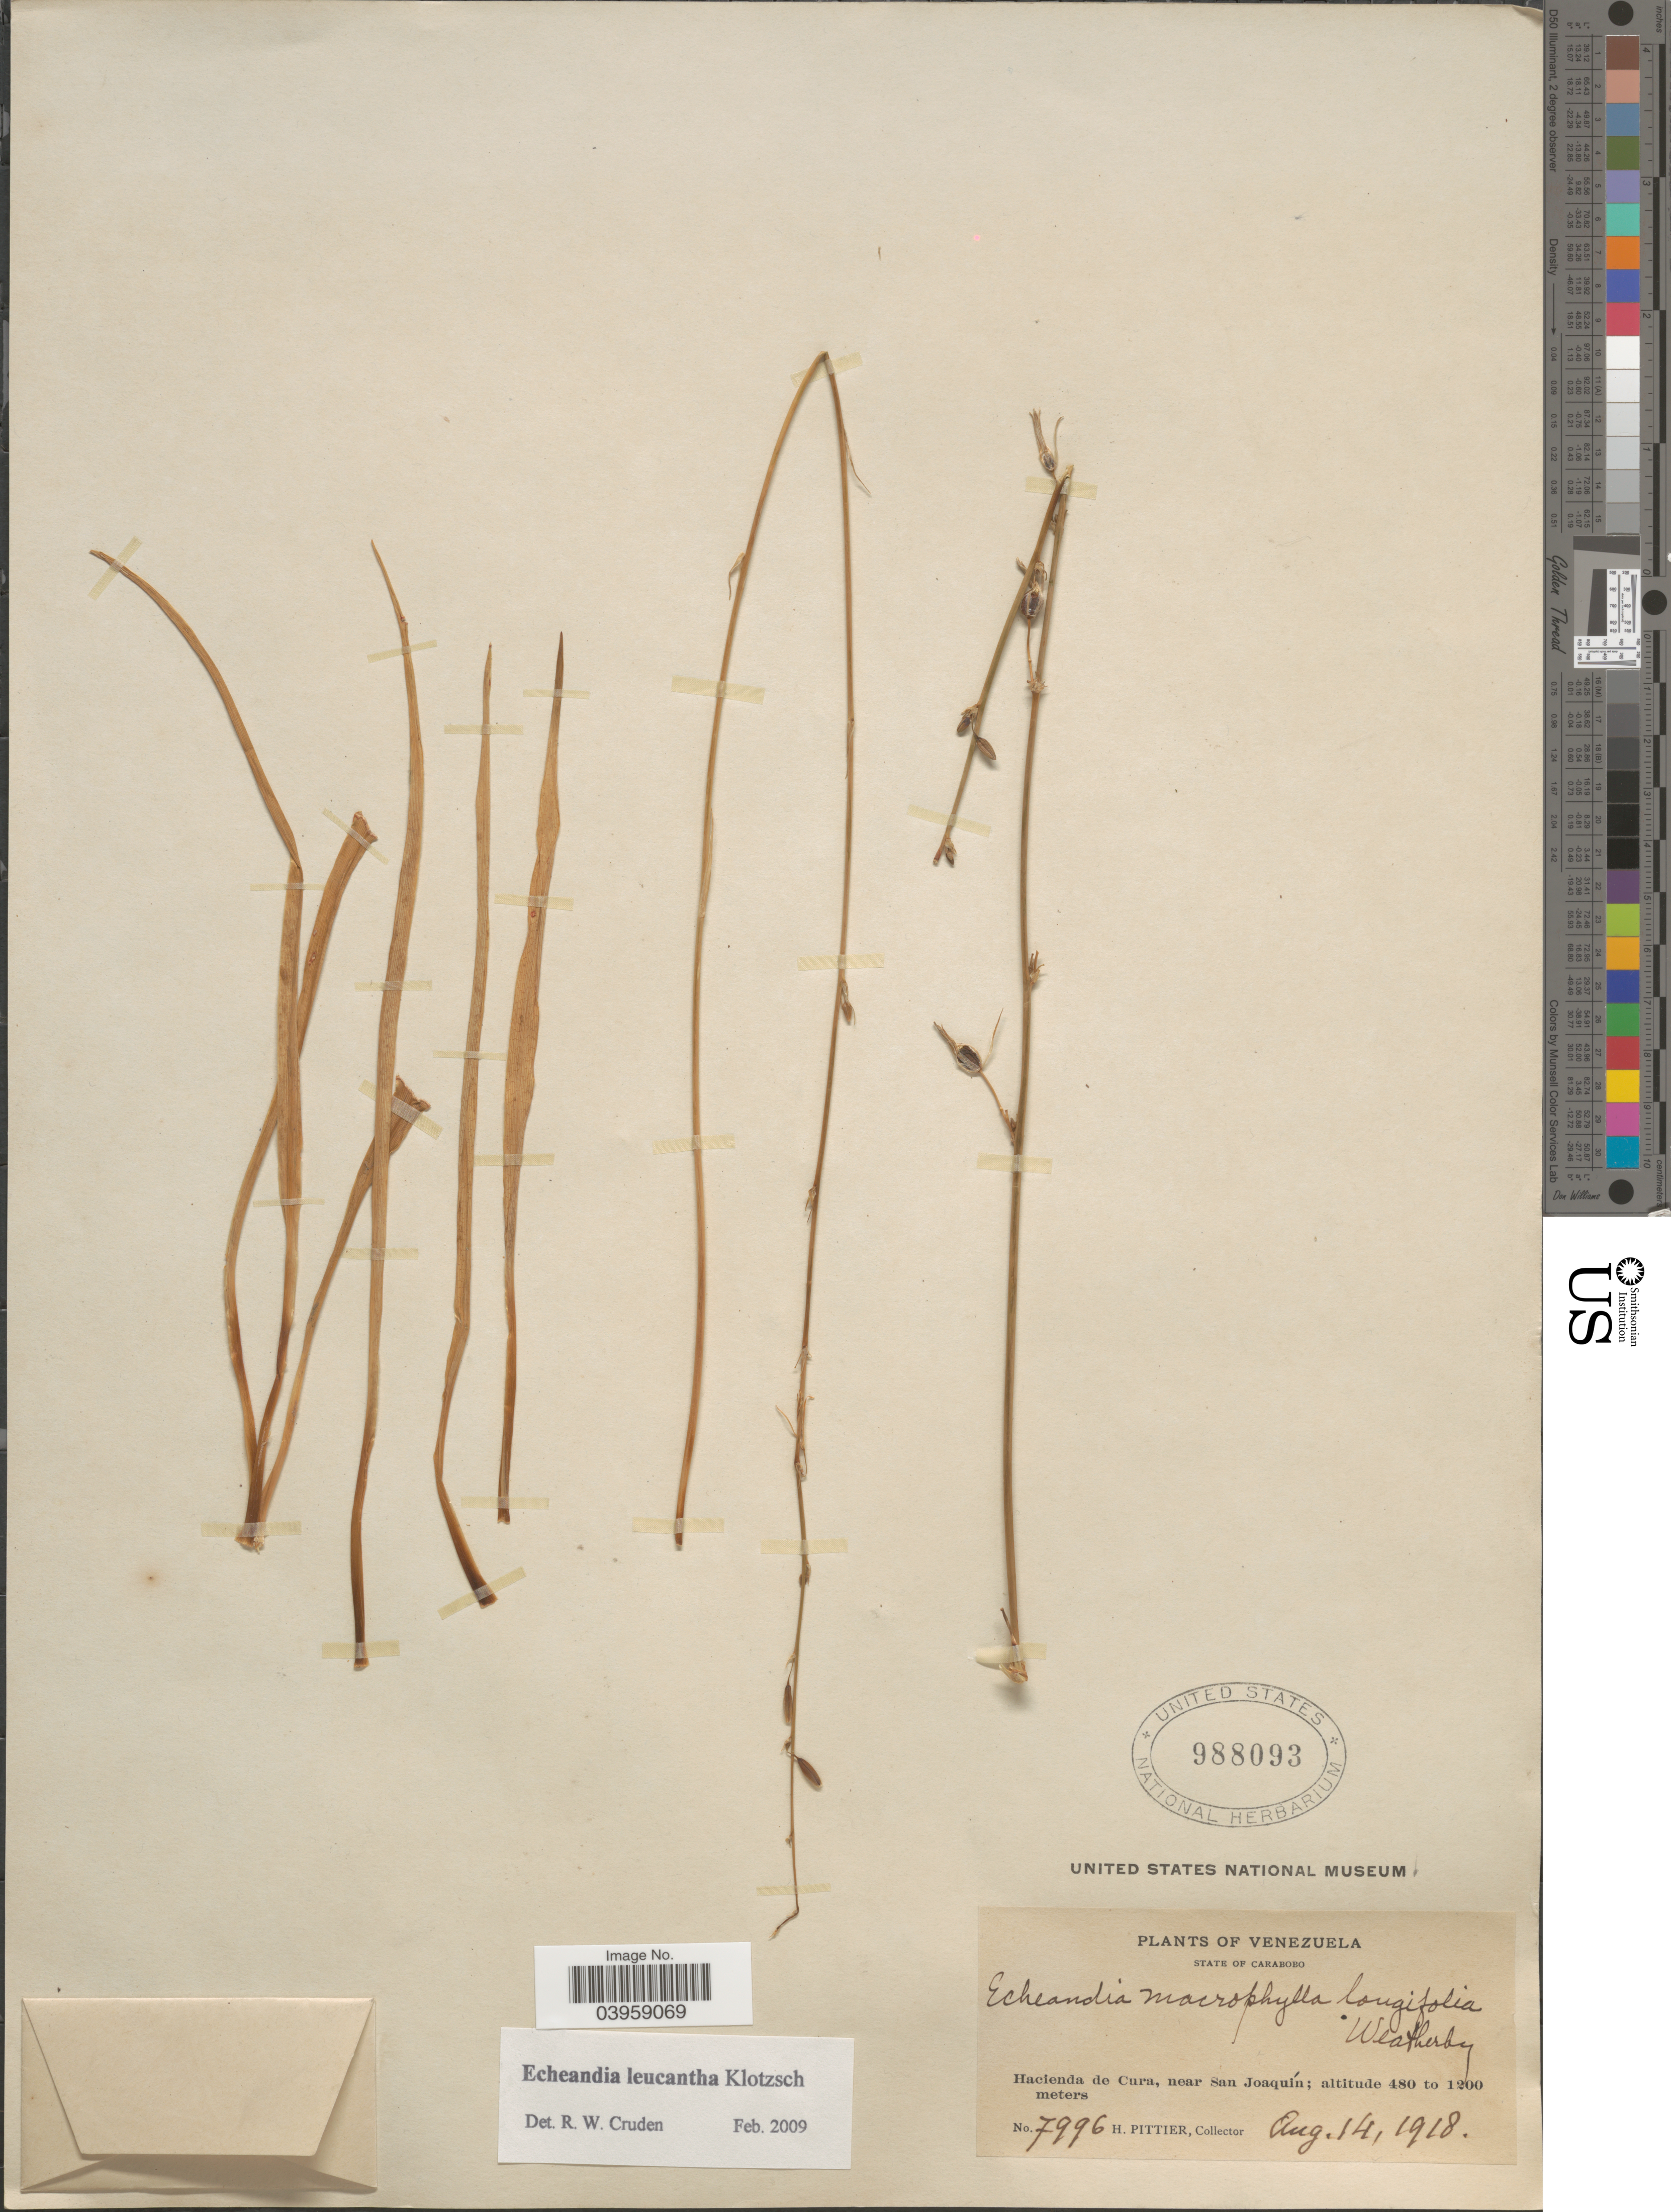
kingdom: Plantae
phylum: Tracheophyta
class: Liliopsida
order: Asparagales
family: Asparagaceae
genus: Echeandia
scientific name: Echeandia leucantha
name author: Klotzsch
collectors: H. F. Pittier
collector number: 7996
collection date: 1918-08-14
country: Venezuela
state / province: Carabobo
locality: Hacienda de Cura, near San Joaquín.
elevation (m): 480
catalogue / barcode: US 988093